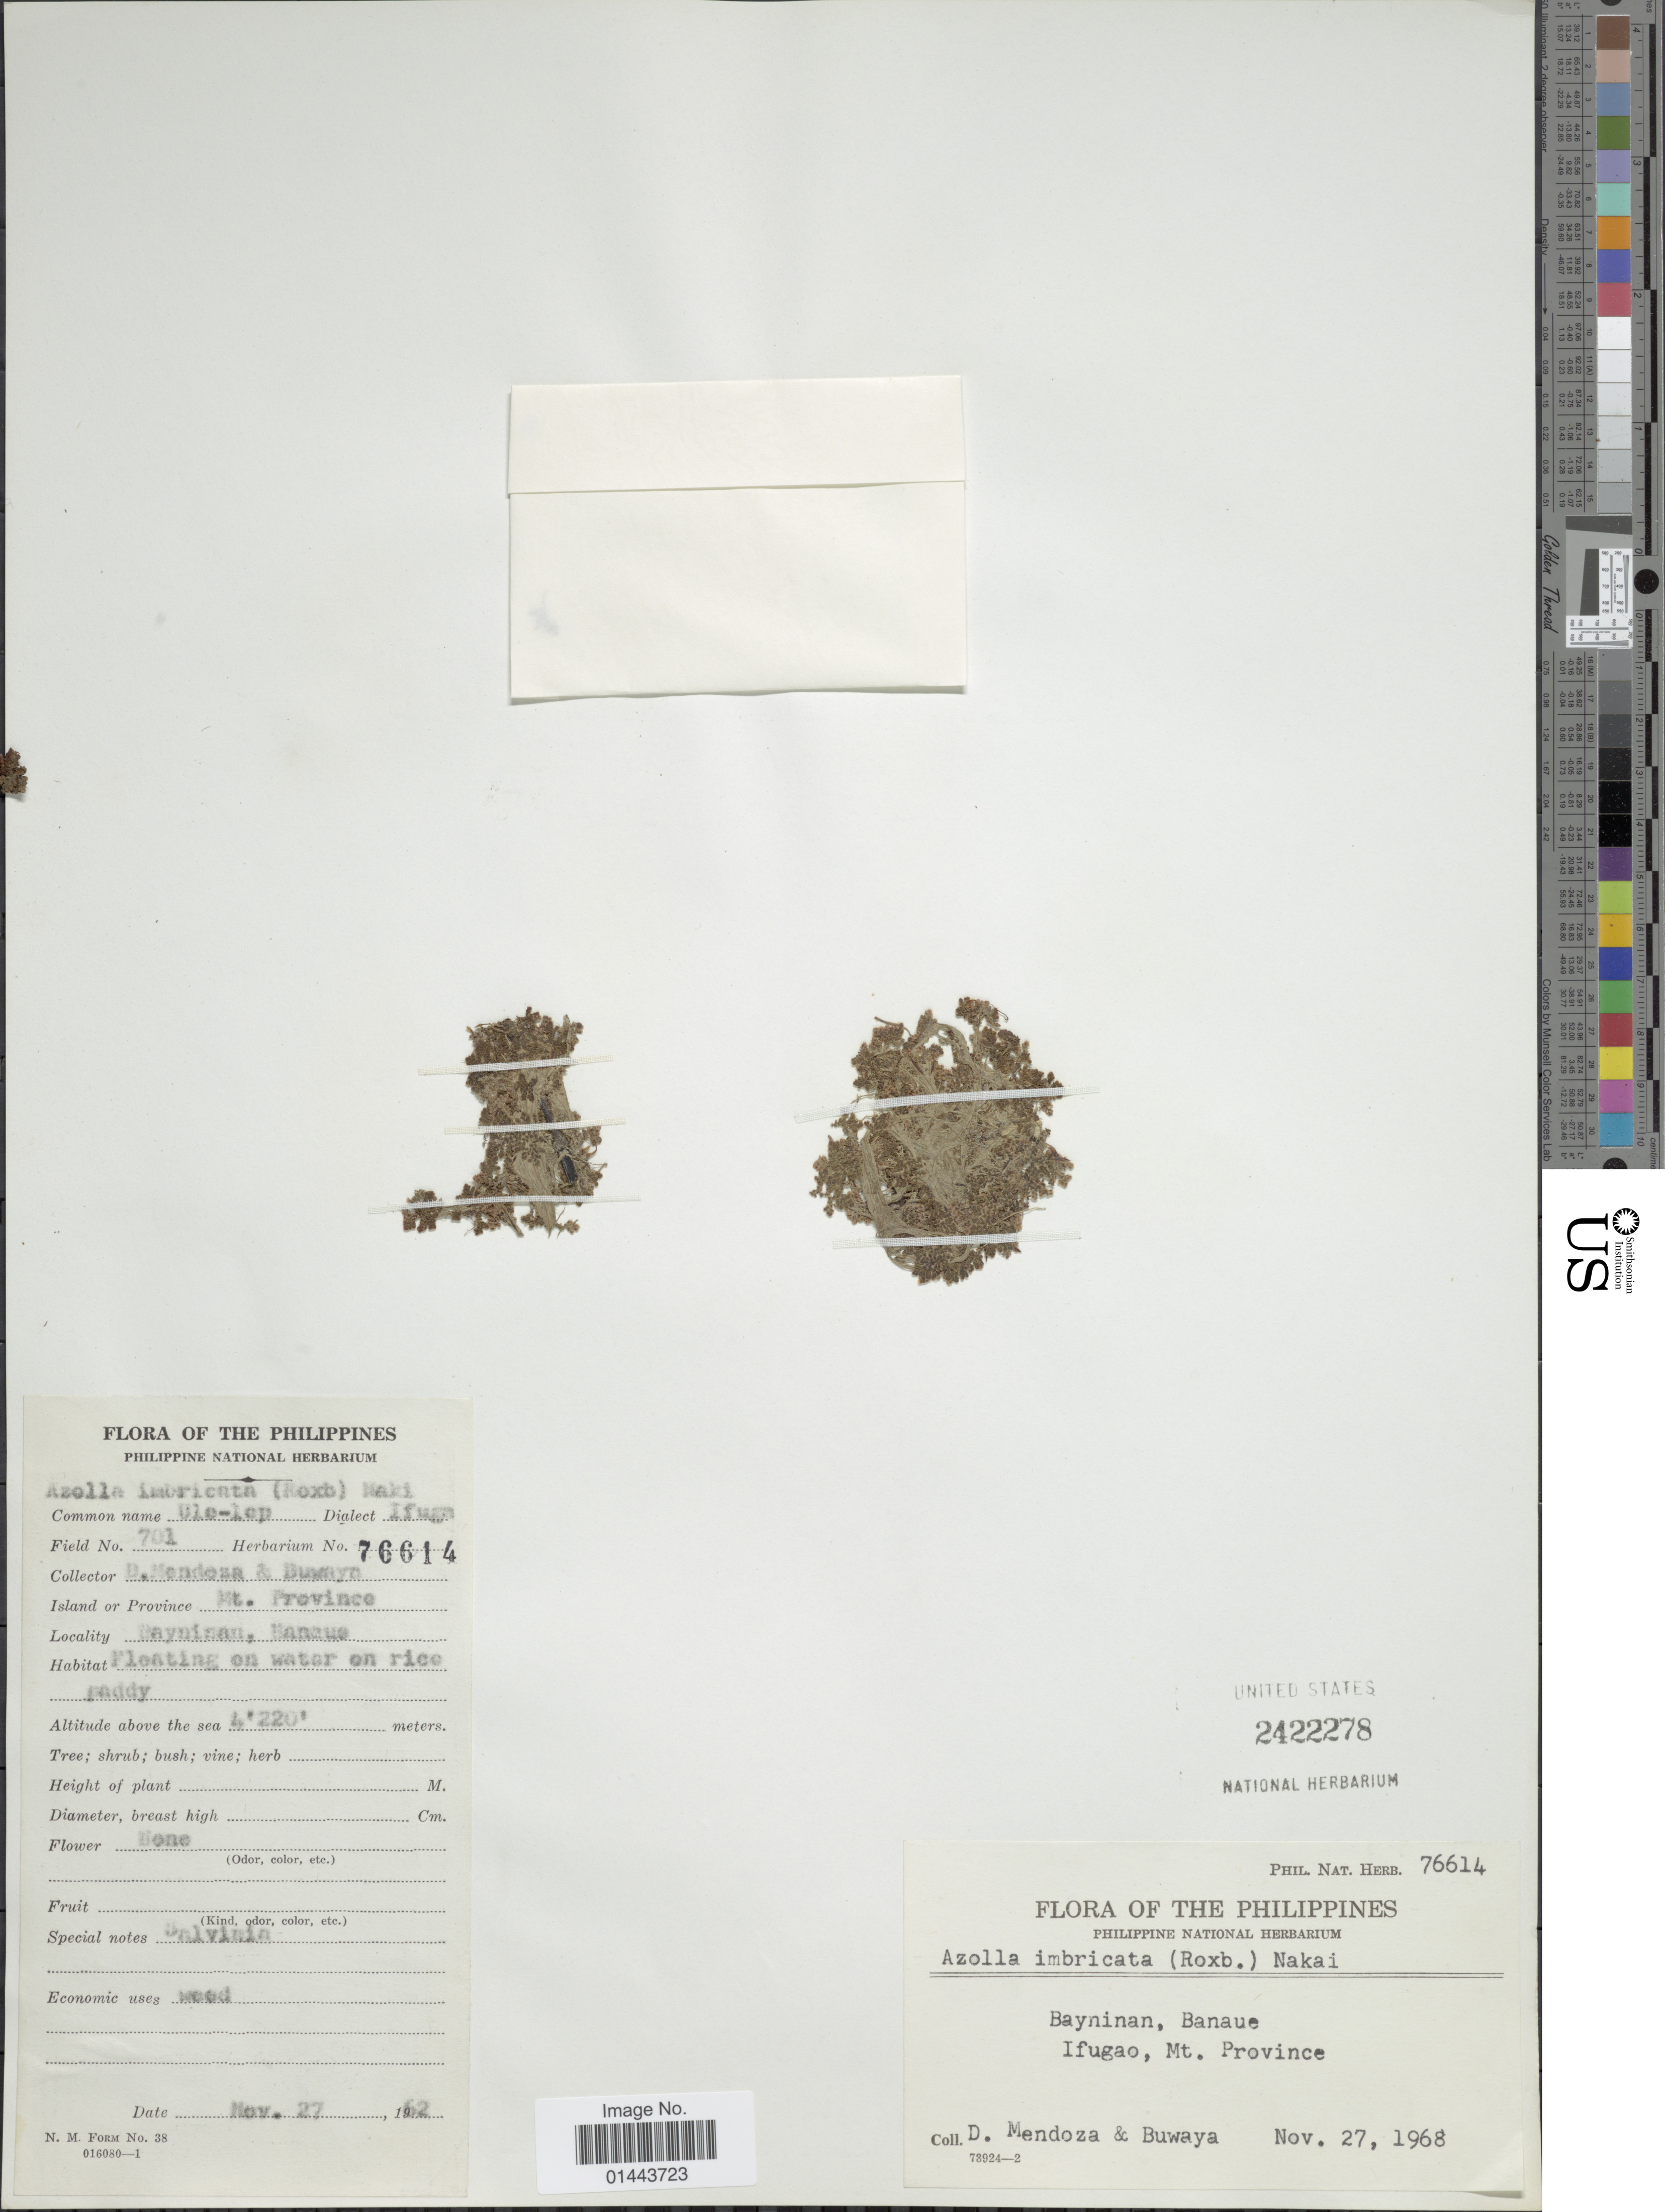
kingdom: Plantae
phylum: Tracheophyta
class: Polypodiopsida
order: Salviniales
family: Salviniaceae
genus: Azolla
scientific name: Azolla pinnata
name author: R. Br.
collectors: D. Mendoza & -. Buwaya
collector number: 76614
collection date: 1968-11-27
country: Philippines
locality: Bayninan. Bauaue, Ifugao, Mt. Province, floating on water on rice paddy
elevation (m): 4220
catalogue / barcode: US 2422278